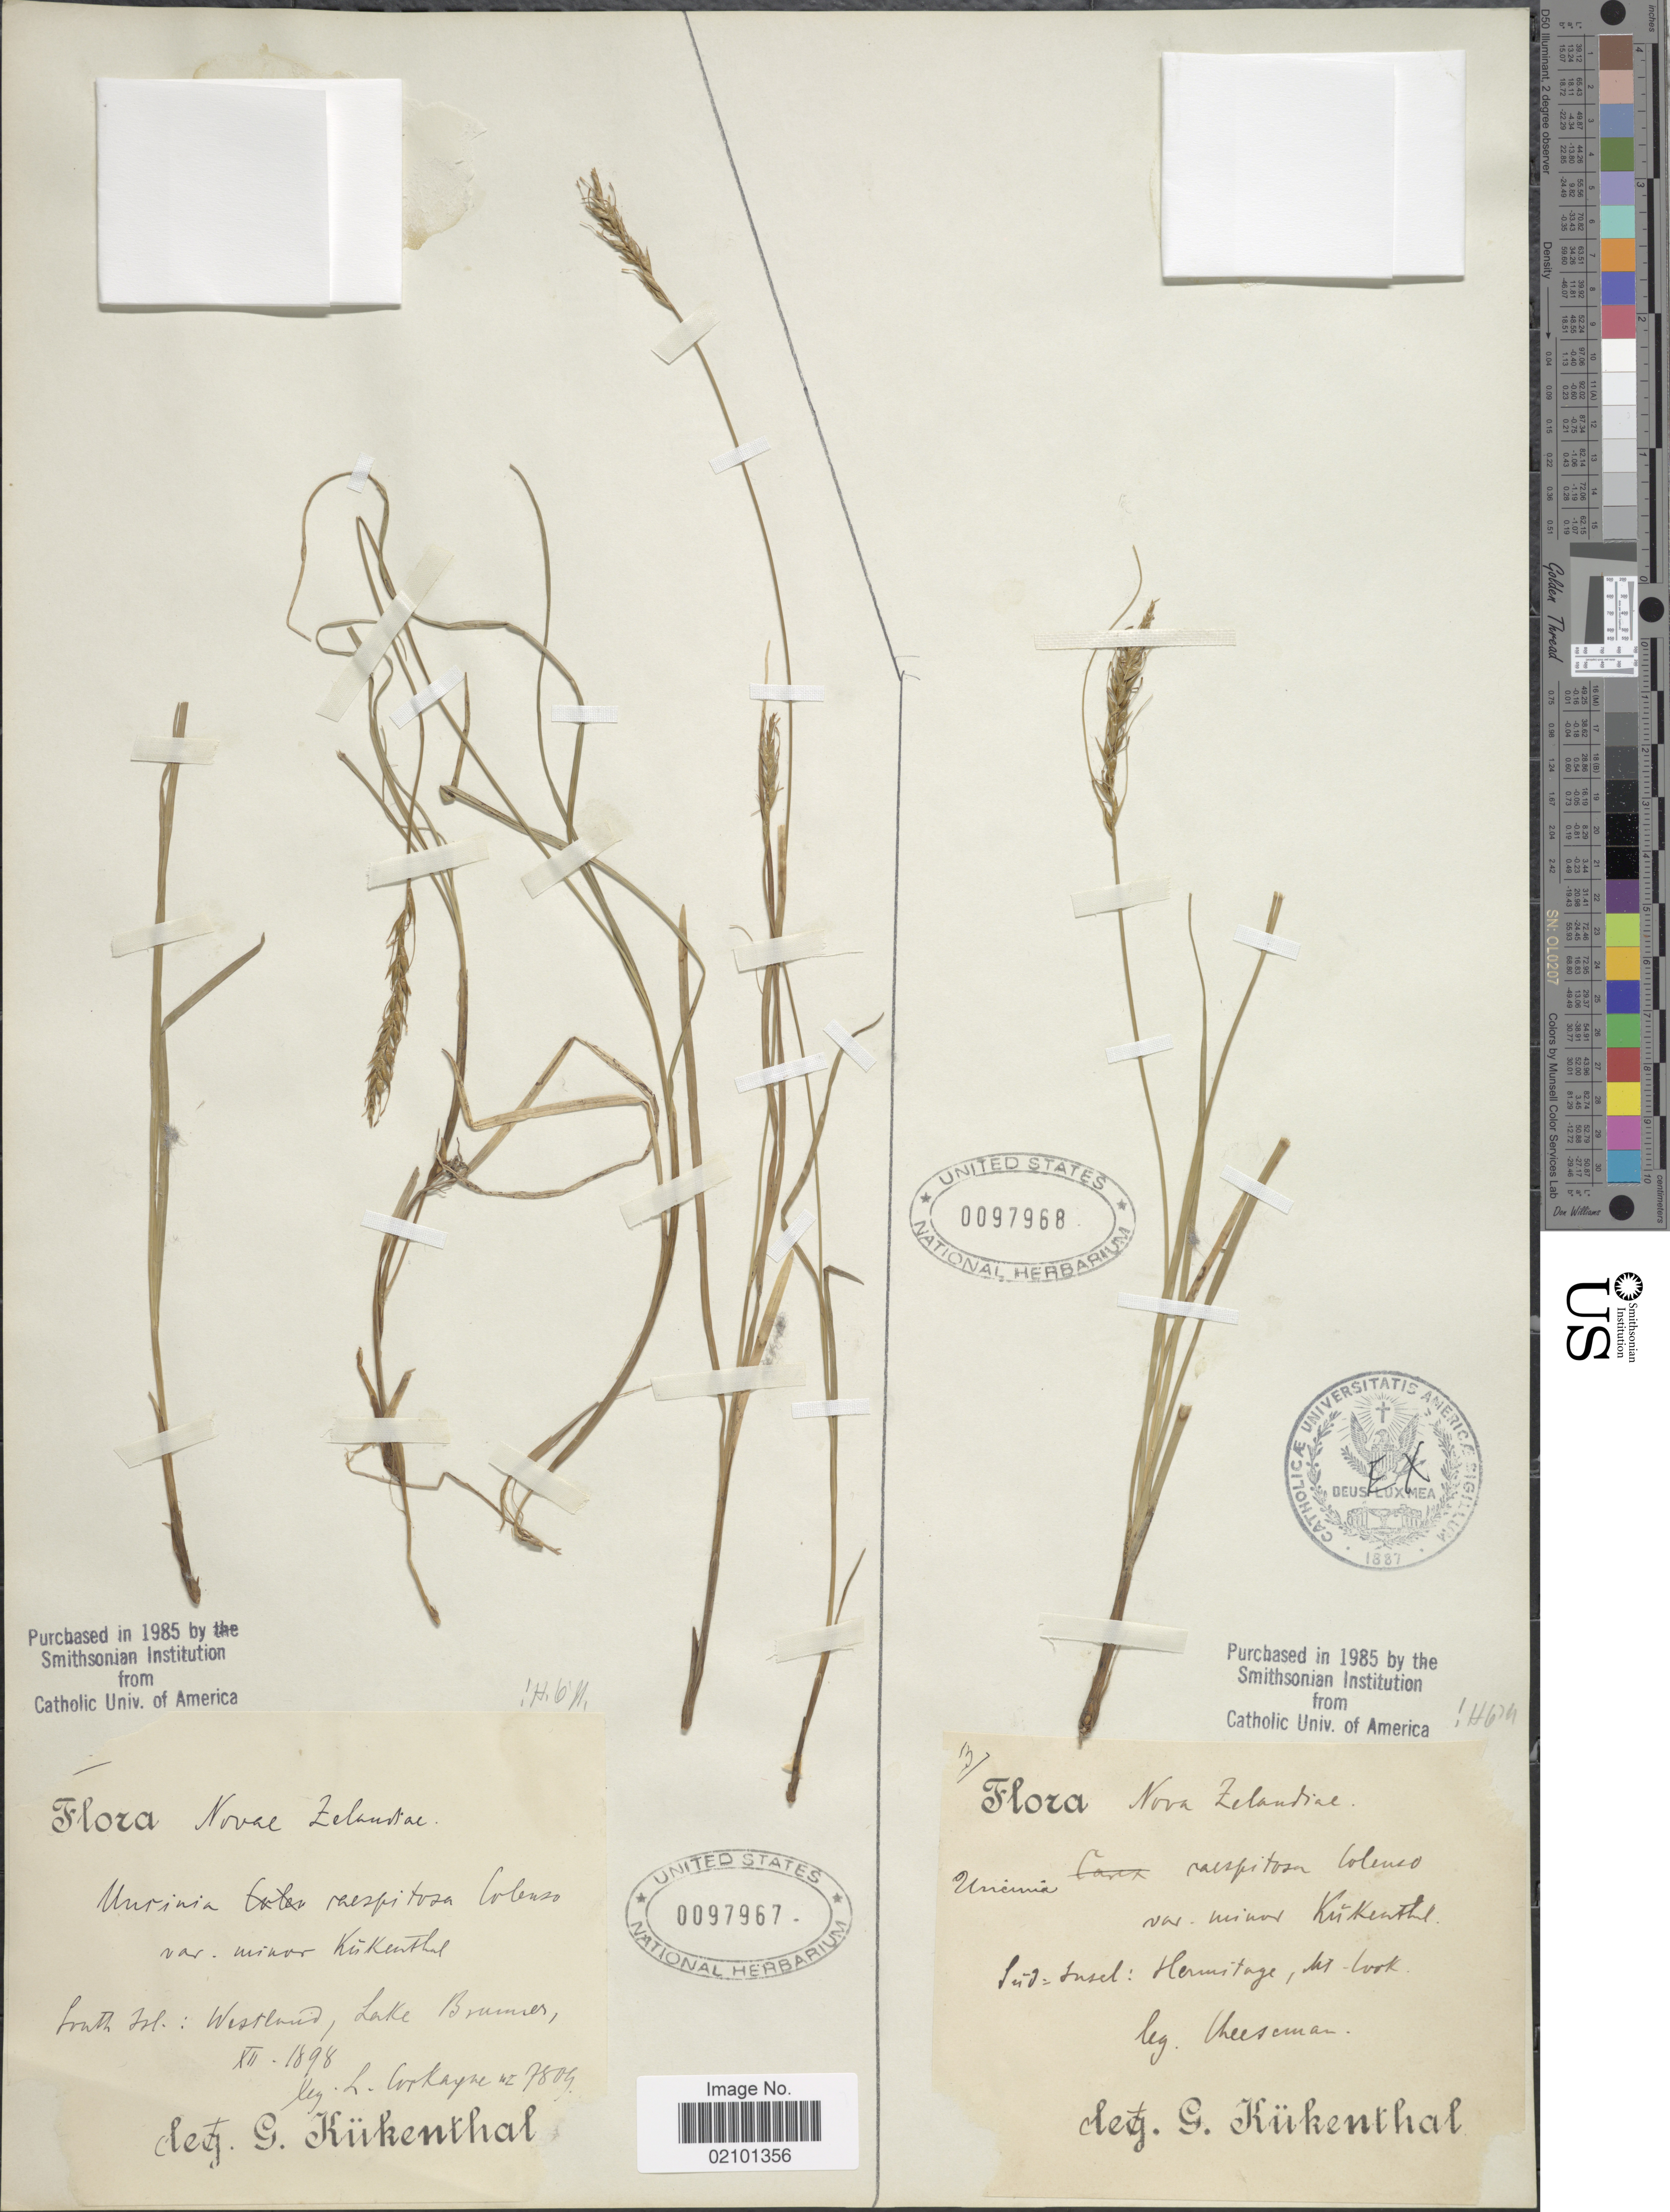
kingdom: Plantae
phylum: Tracheophyta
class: Liliopsida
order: Poales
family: Cyperaceae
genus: Carex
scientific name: Carex astricta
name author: K.A. Ford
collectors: Cheeseman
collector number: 3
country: New Zealand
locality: Sud-Insel: Hermitage, Mt-Look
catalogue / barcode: US 97968-2